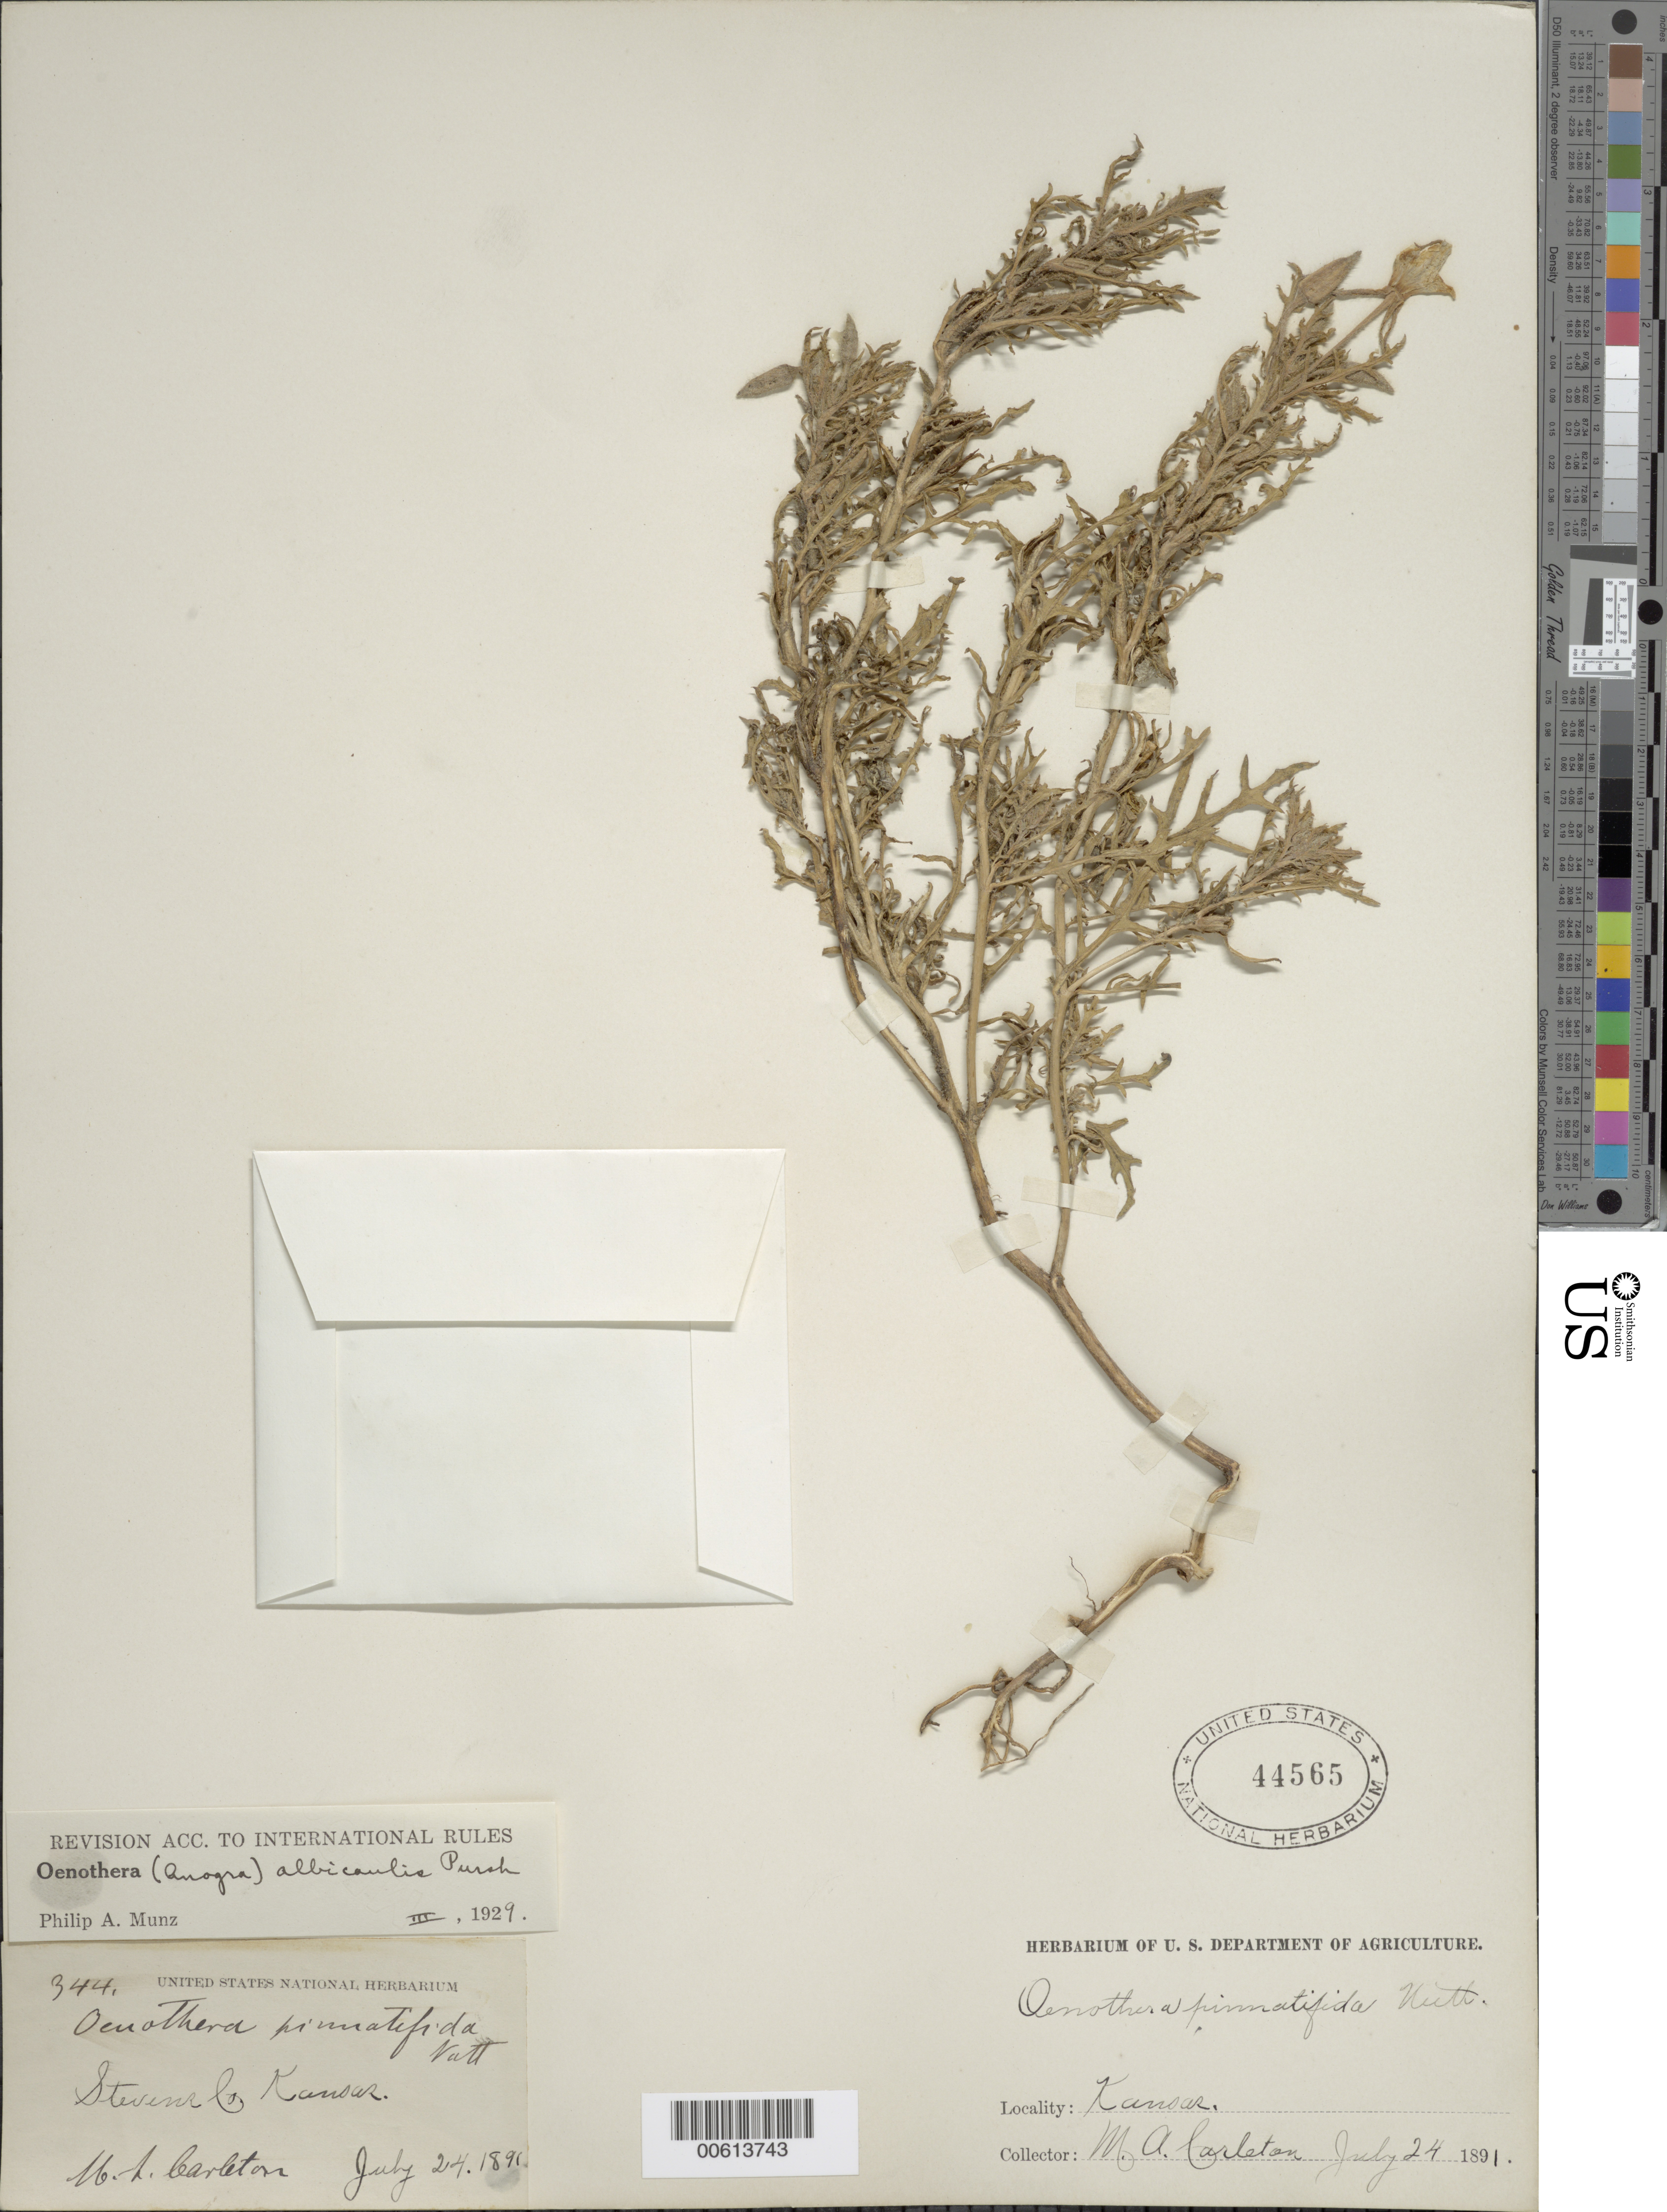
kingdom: Plantae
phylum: Tracheophyta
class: Magnoliopsida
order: Myrtales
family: Onagraceae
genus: Oenothera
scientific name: Oenothera albicaulis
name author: Pursh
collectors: M. A. Carleton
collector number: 344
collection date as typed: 24 Jul 1891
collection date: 1891-07-24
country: United States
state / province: Kansas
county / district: Stevens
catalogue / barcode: US 44565